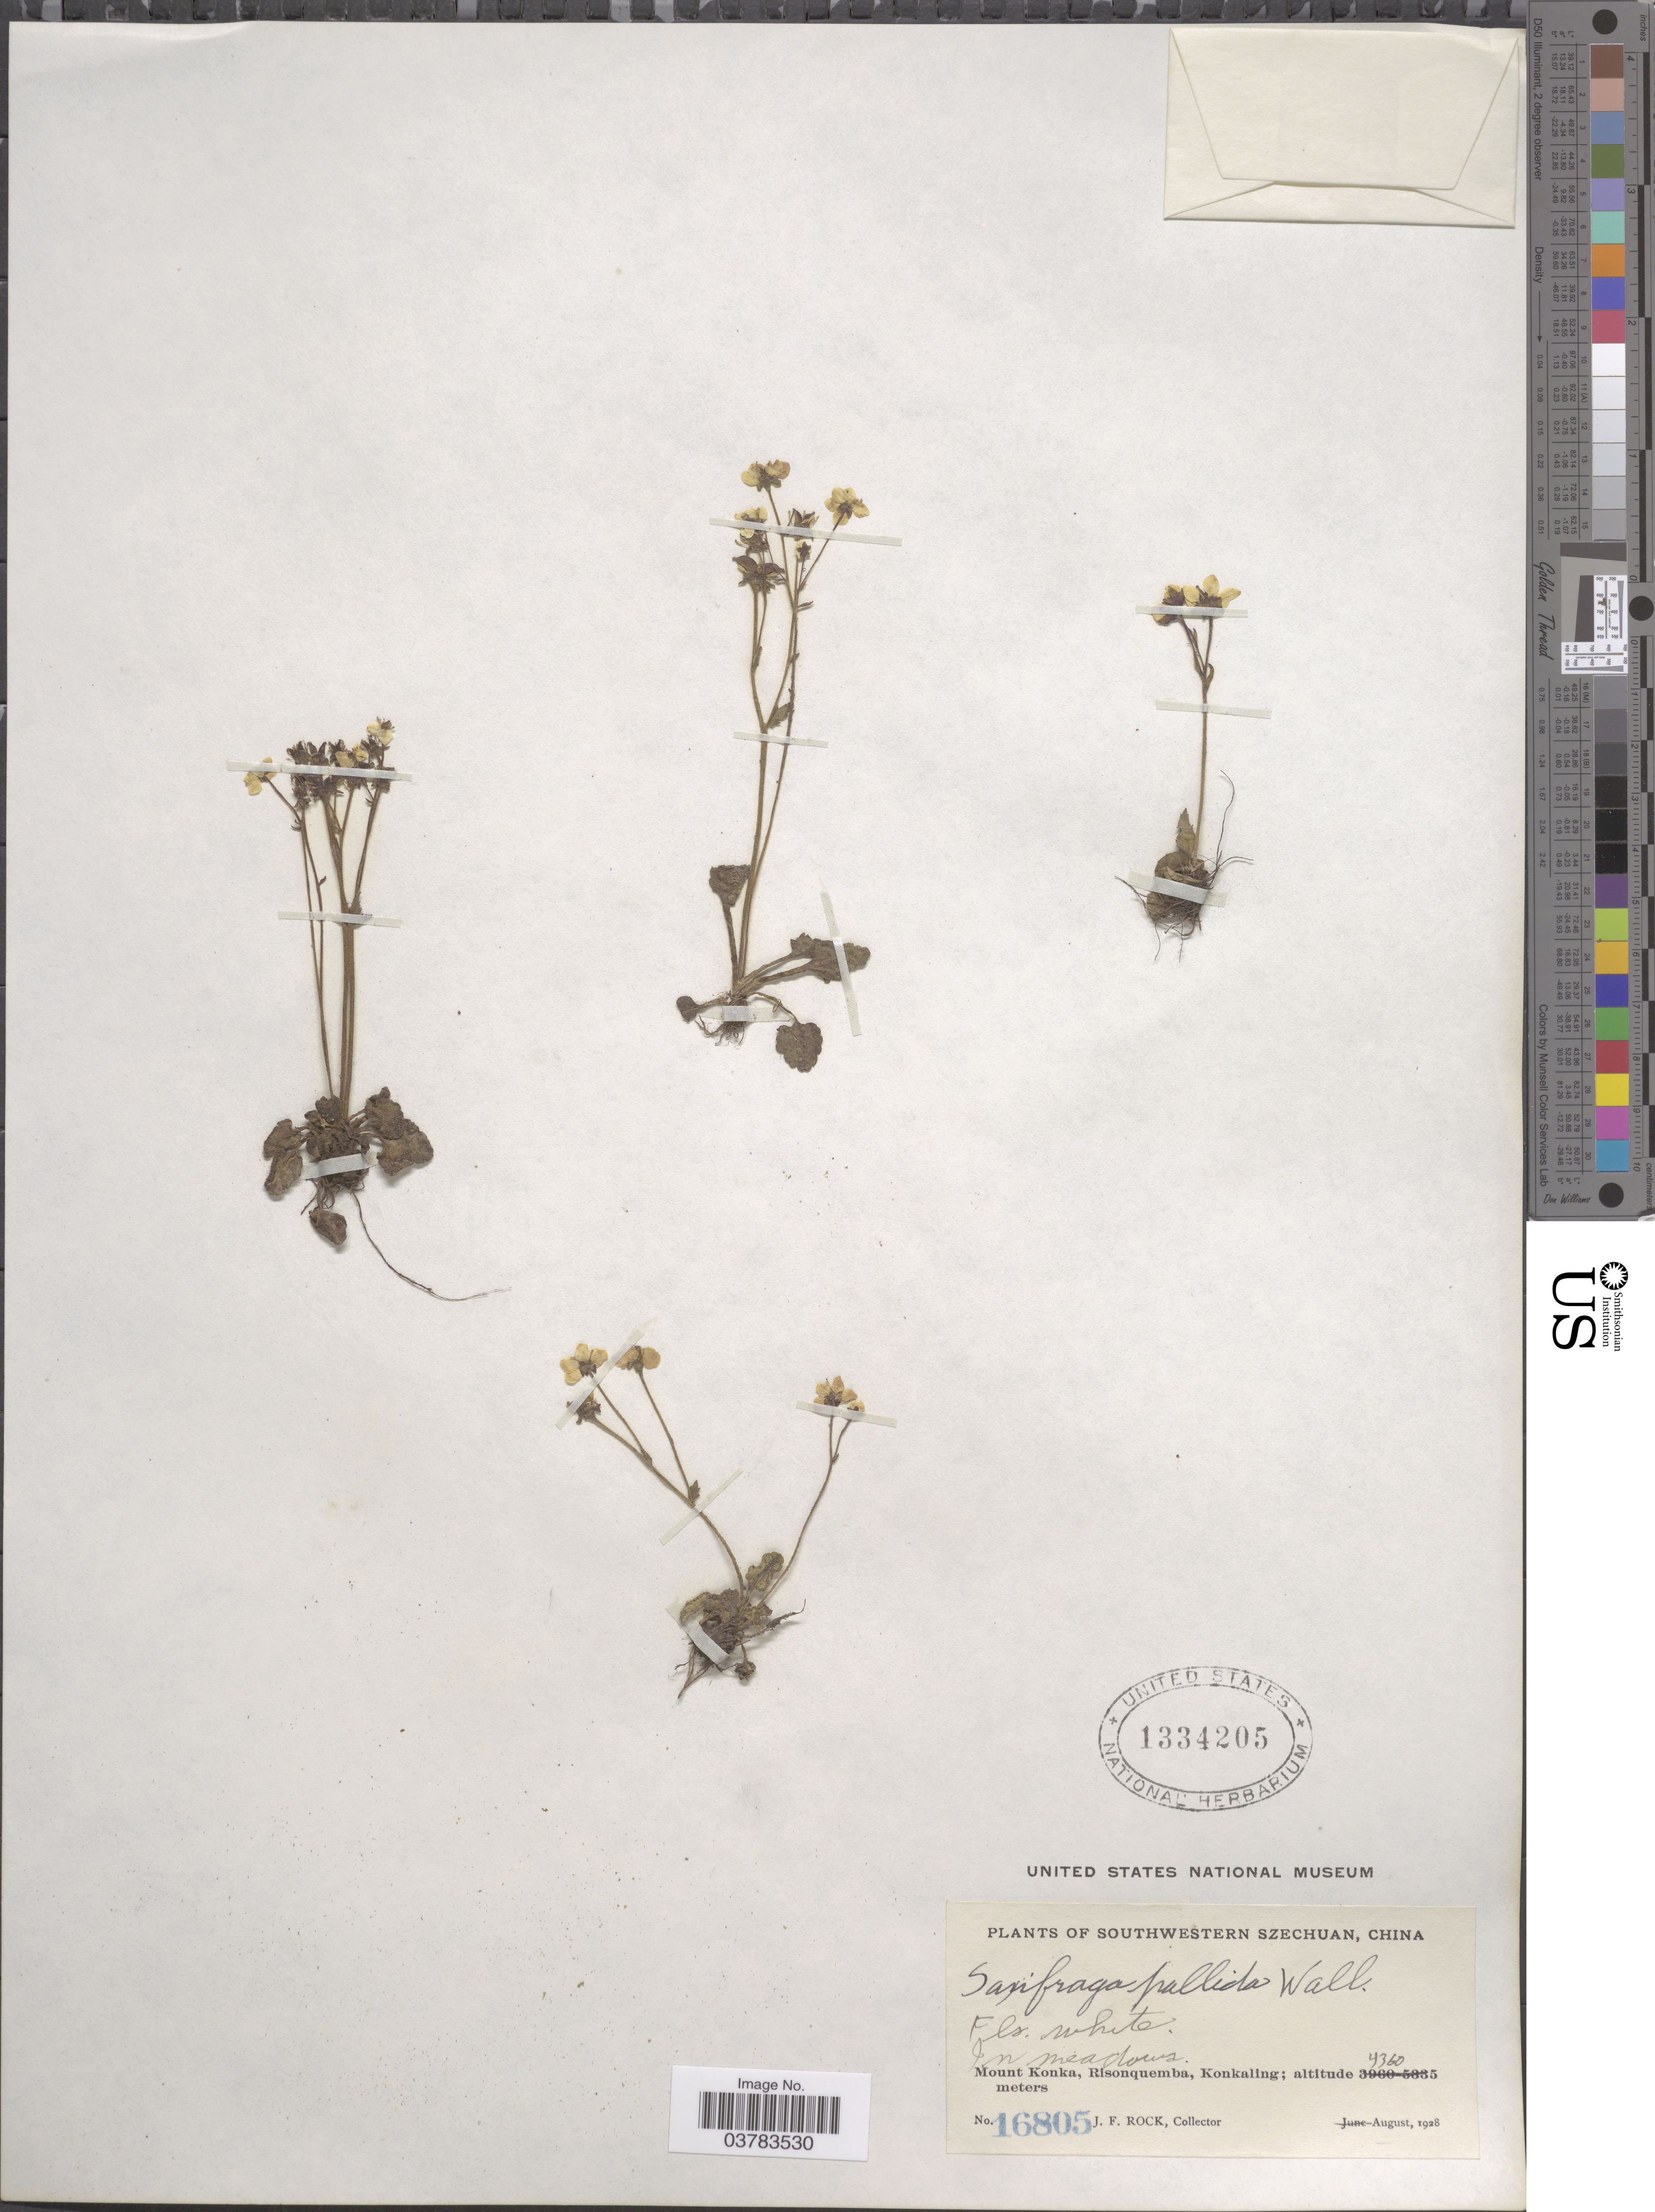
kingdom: Plantae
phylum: Tracheophyta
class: Magnoliopsida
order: Saxifragales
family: Saxifragaceae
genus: Micranthes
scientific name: Micranthes pallida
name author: (Wall. ex Ser.) Losinsk.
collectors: J. Rock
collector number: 16805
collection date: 1928-08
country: China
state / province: Sichuan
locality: Southwestern Szechuan. In meadows. Mount Konka, Risonquemba, Konkaling.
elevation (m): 4360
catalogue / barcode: US 1334205